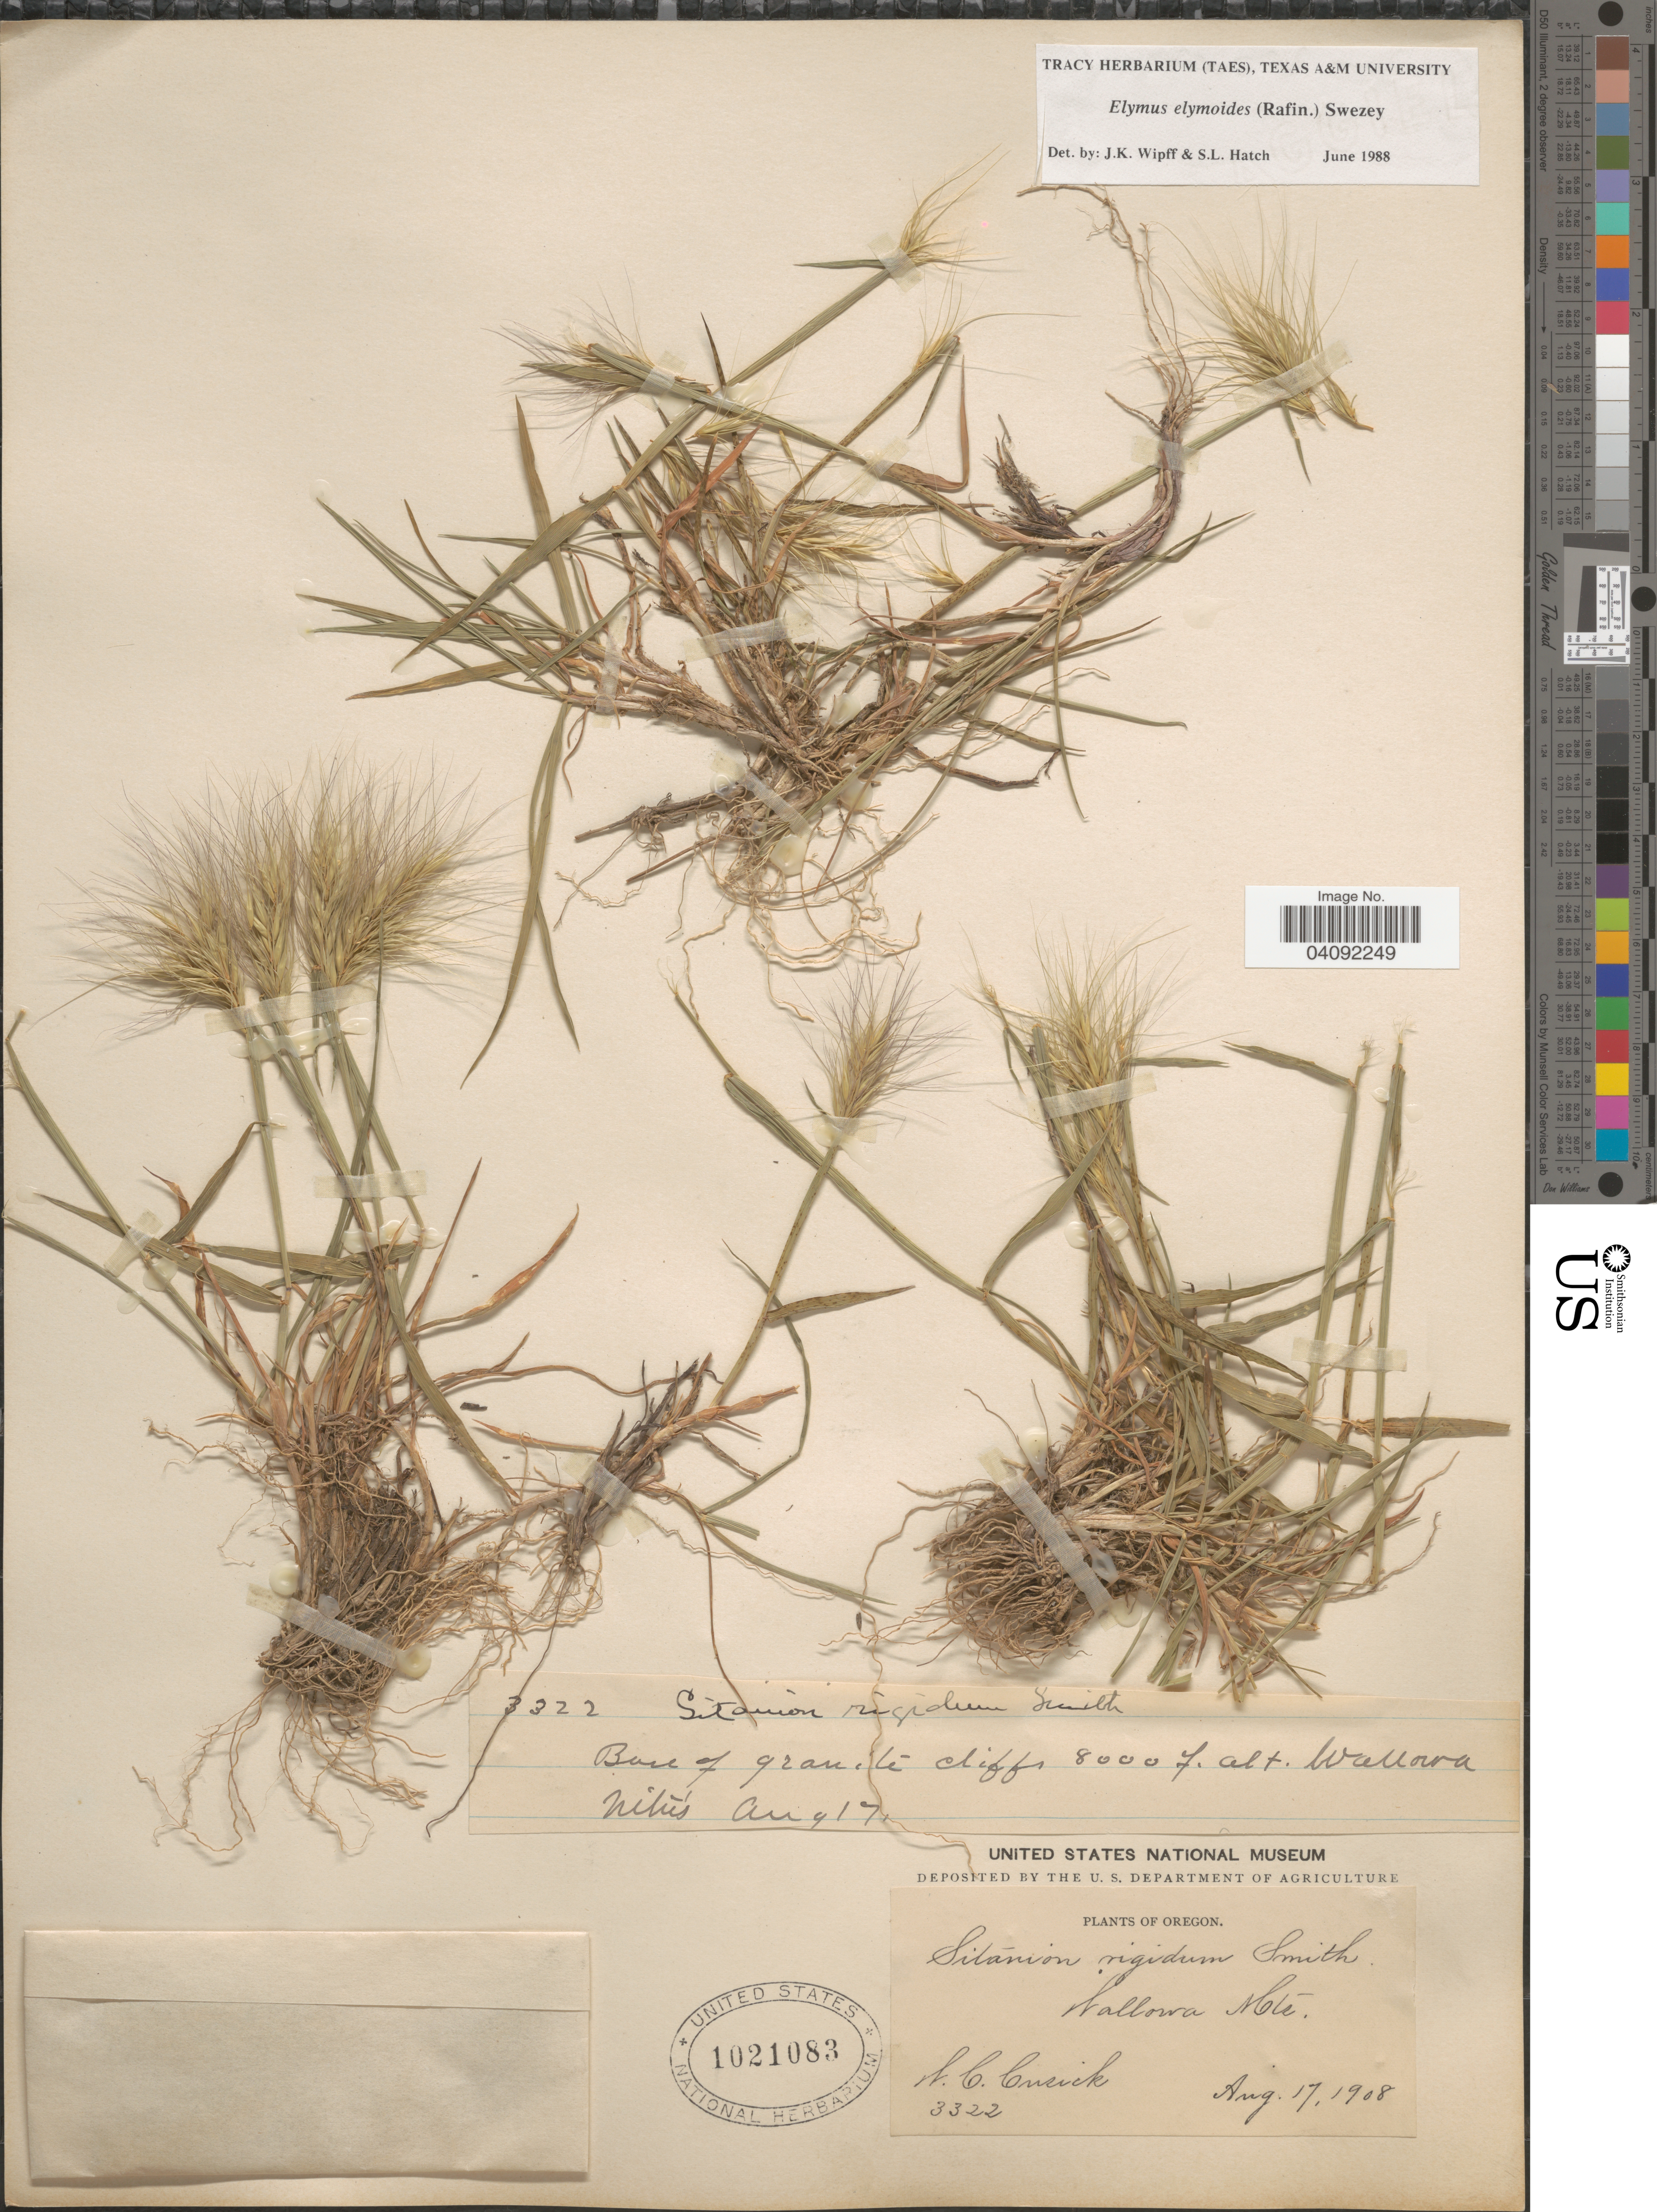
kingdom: Plantae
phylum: Tracheophyta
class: Liliopsida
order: Poales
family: Poaceae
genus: Elymus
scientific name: Elymus elymoides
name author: (Raf.) Swezey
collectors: W. C. Cusick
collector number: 3322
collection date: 1908-08-17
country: United States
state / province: Oregon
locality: Wallowa Mts. Base of granite cliffs.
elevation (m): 2438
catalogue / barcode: US 1021083